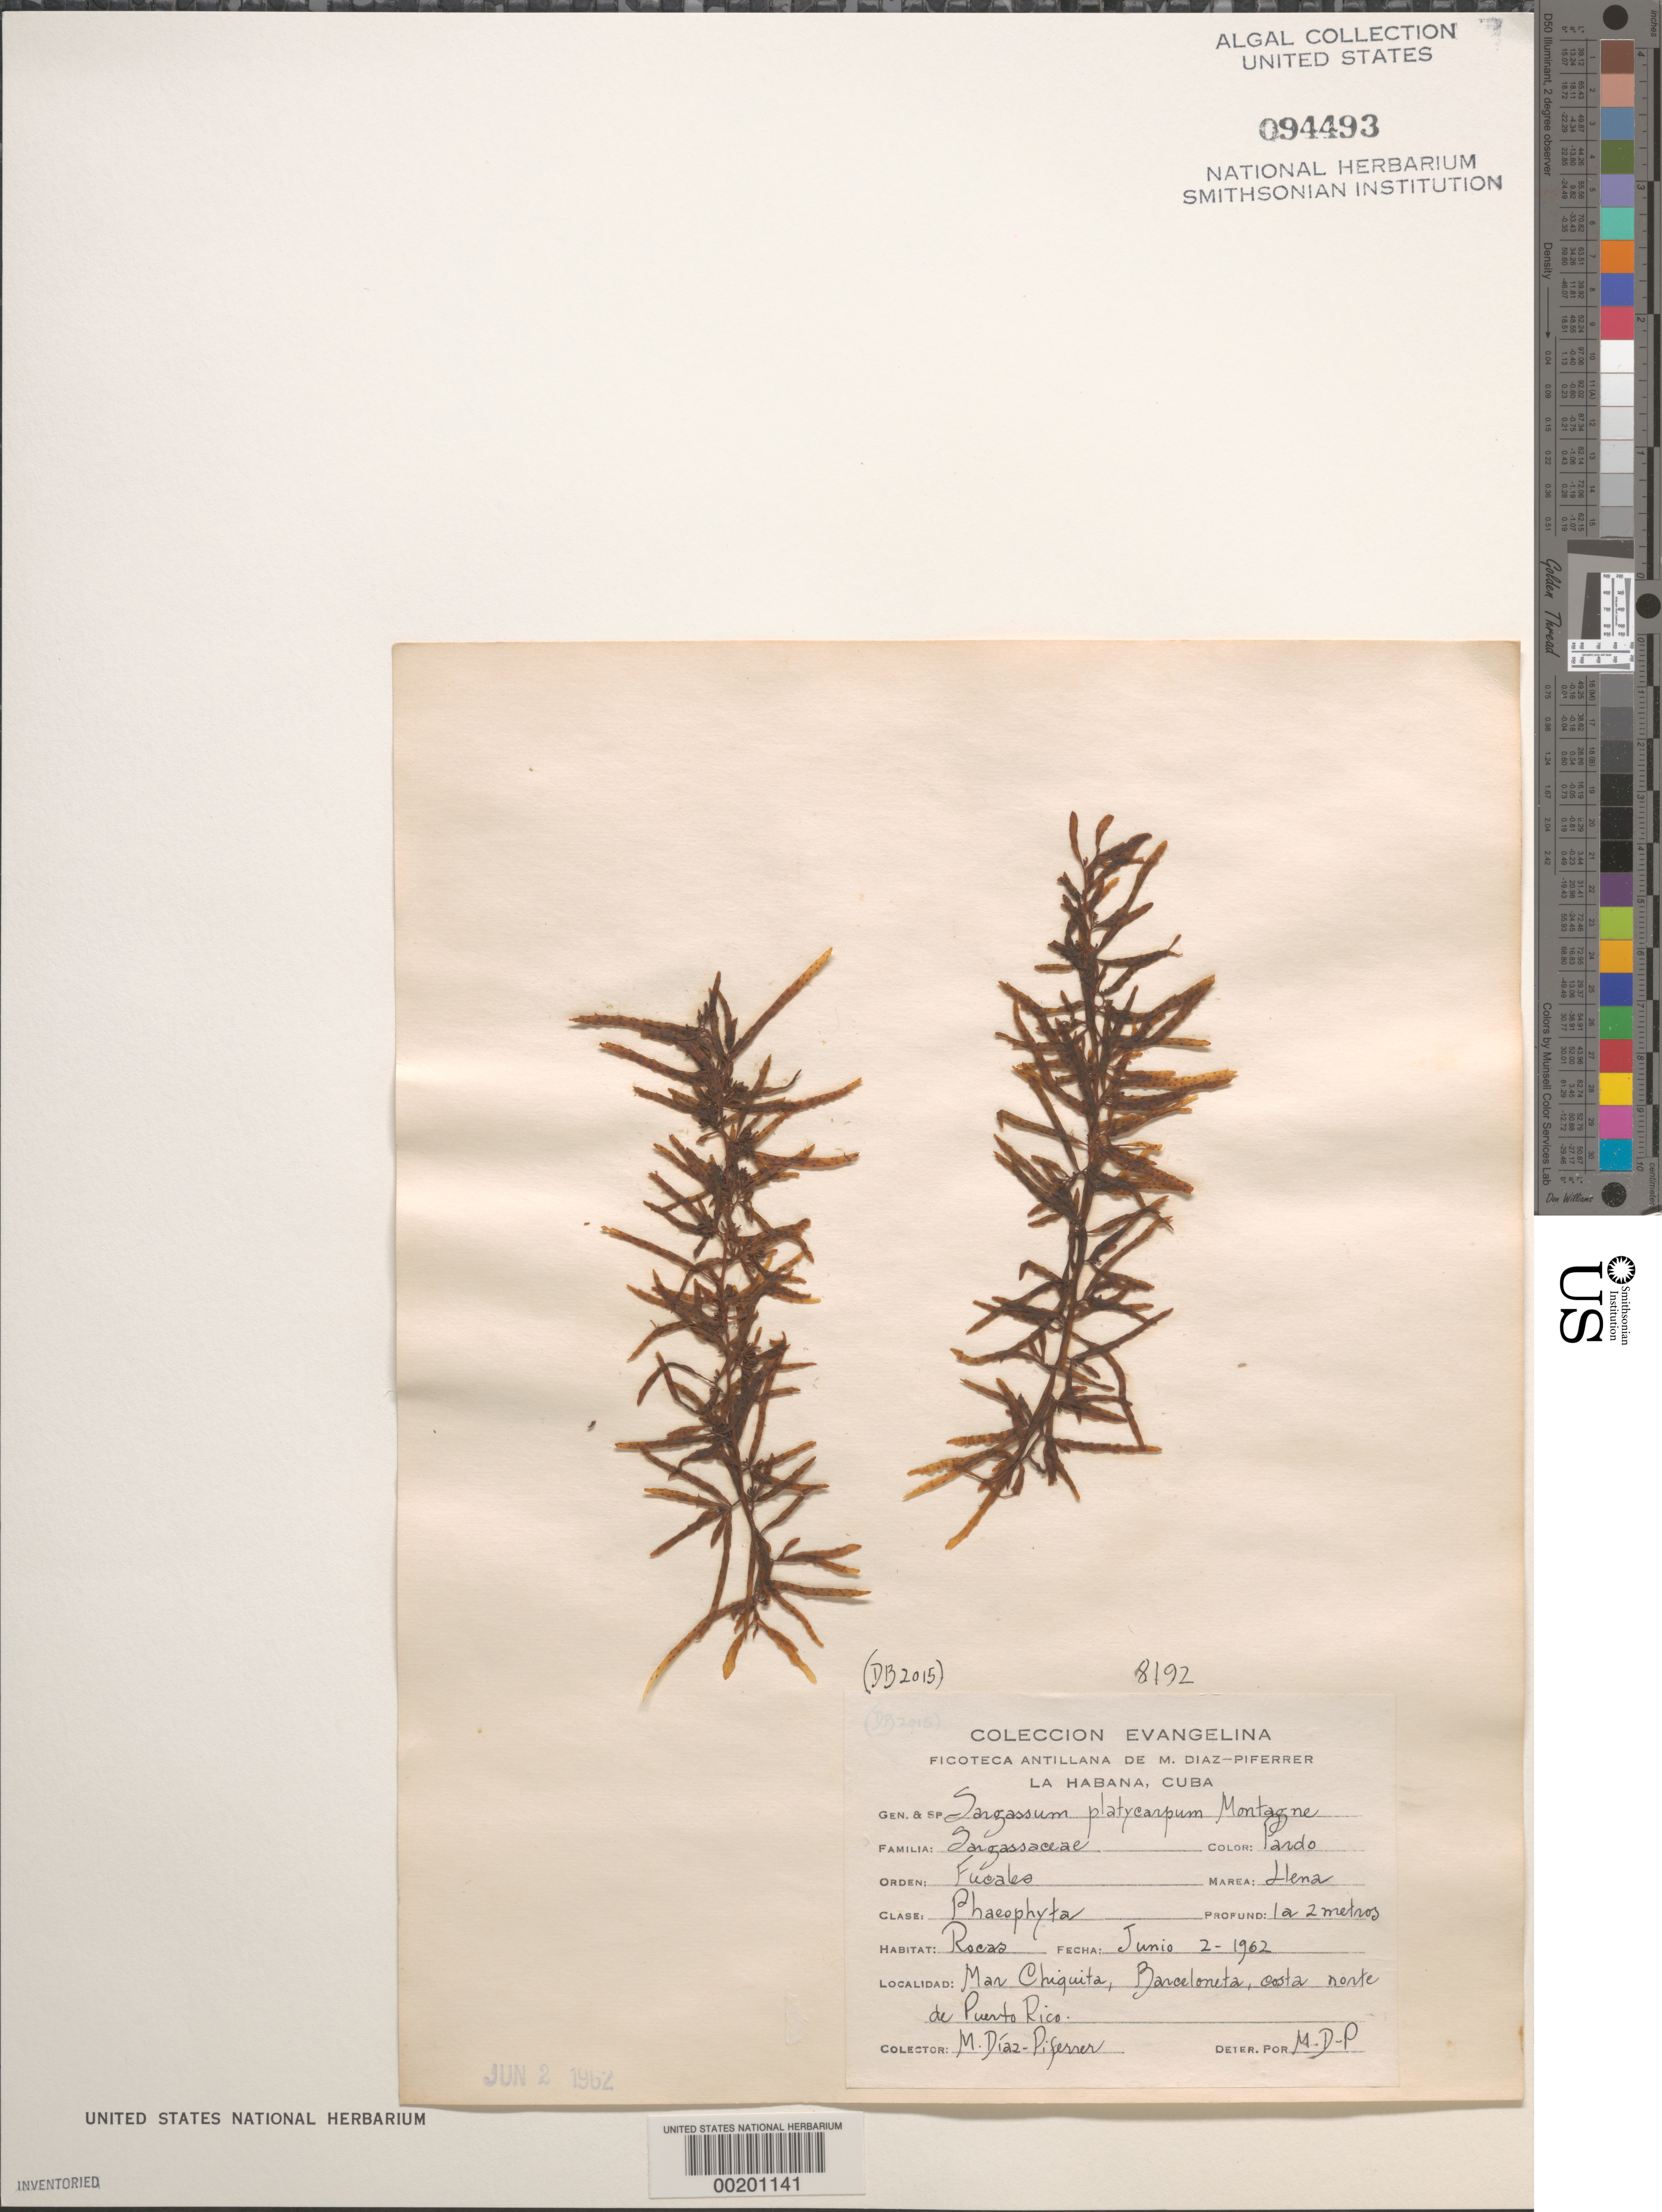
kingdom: Chromista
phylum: Ochrophyta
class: Phaeophyceae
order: Fucales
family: Sargassaceae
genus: Sargassum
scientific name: Sargassum platycarpum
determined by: Diaz-Piferrer, M.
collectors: M. Diaz-Piferrer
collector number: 8192 & DB 2015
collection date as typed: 02 Jun 1962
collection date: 1962-06-02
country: Puerto Rico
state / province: Barceloneta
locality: Mar Chiquita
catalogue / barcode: US 94493